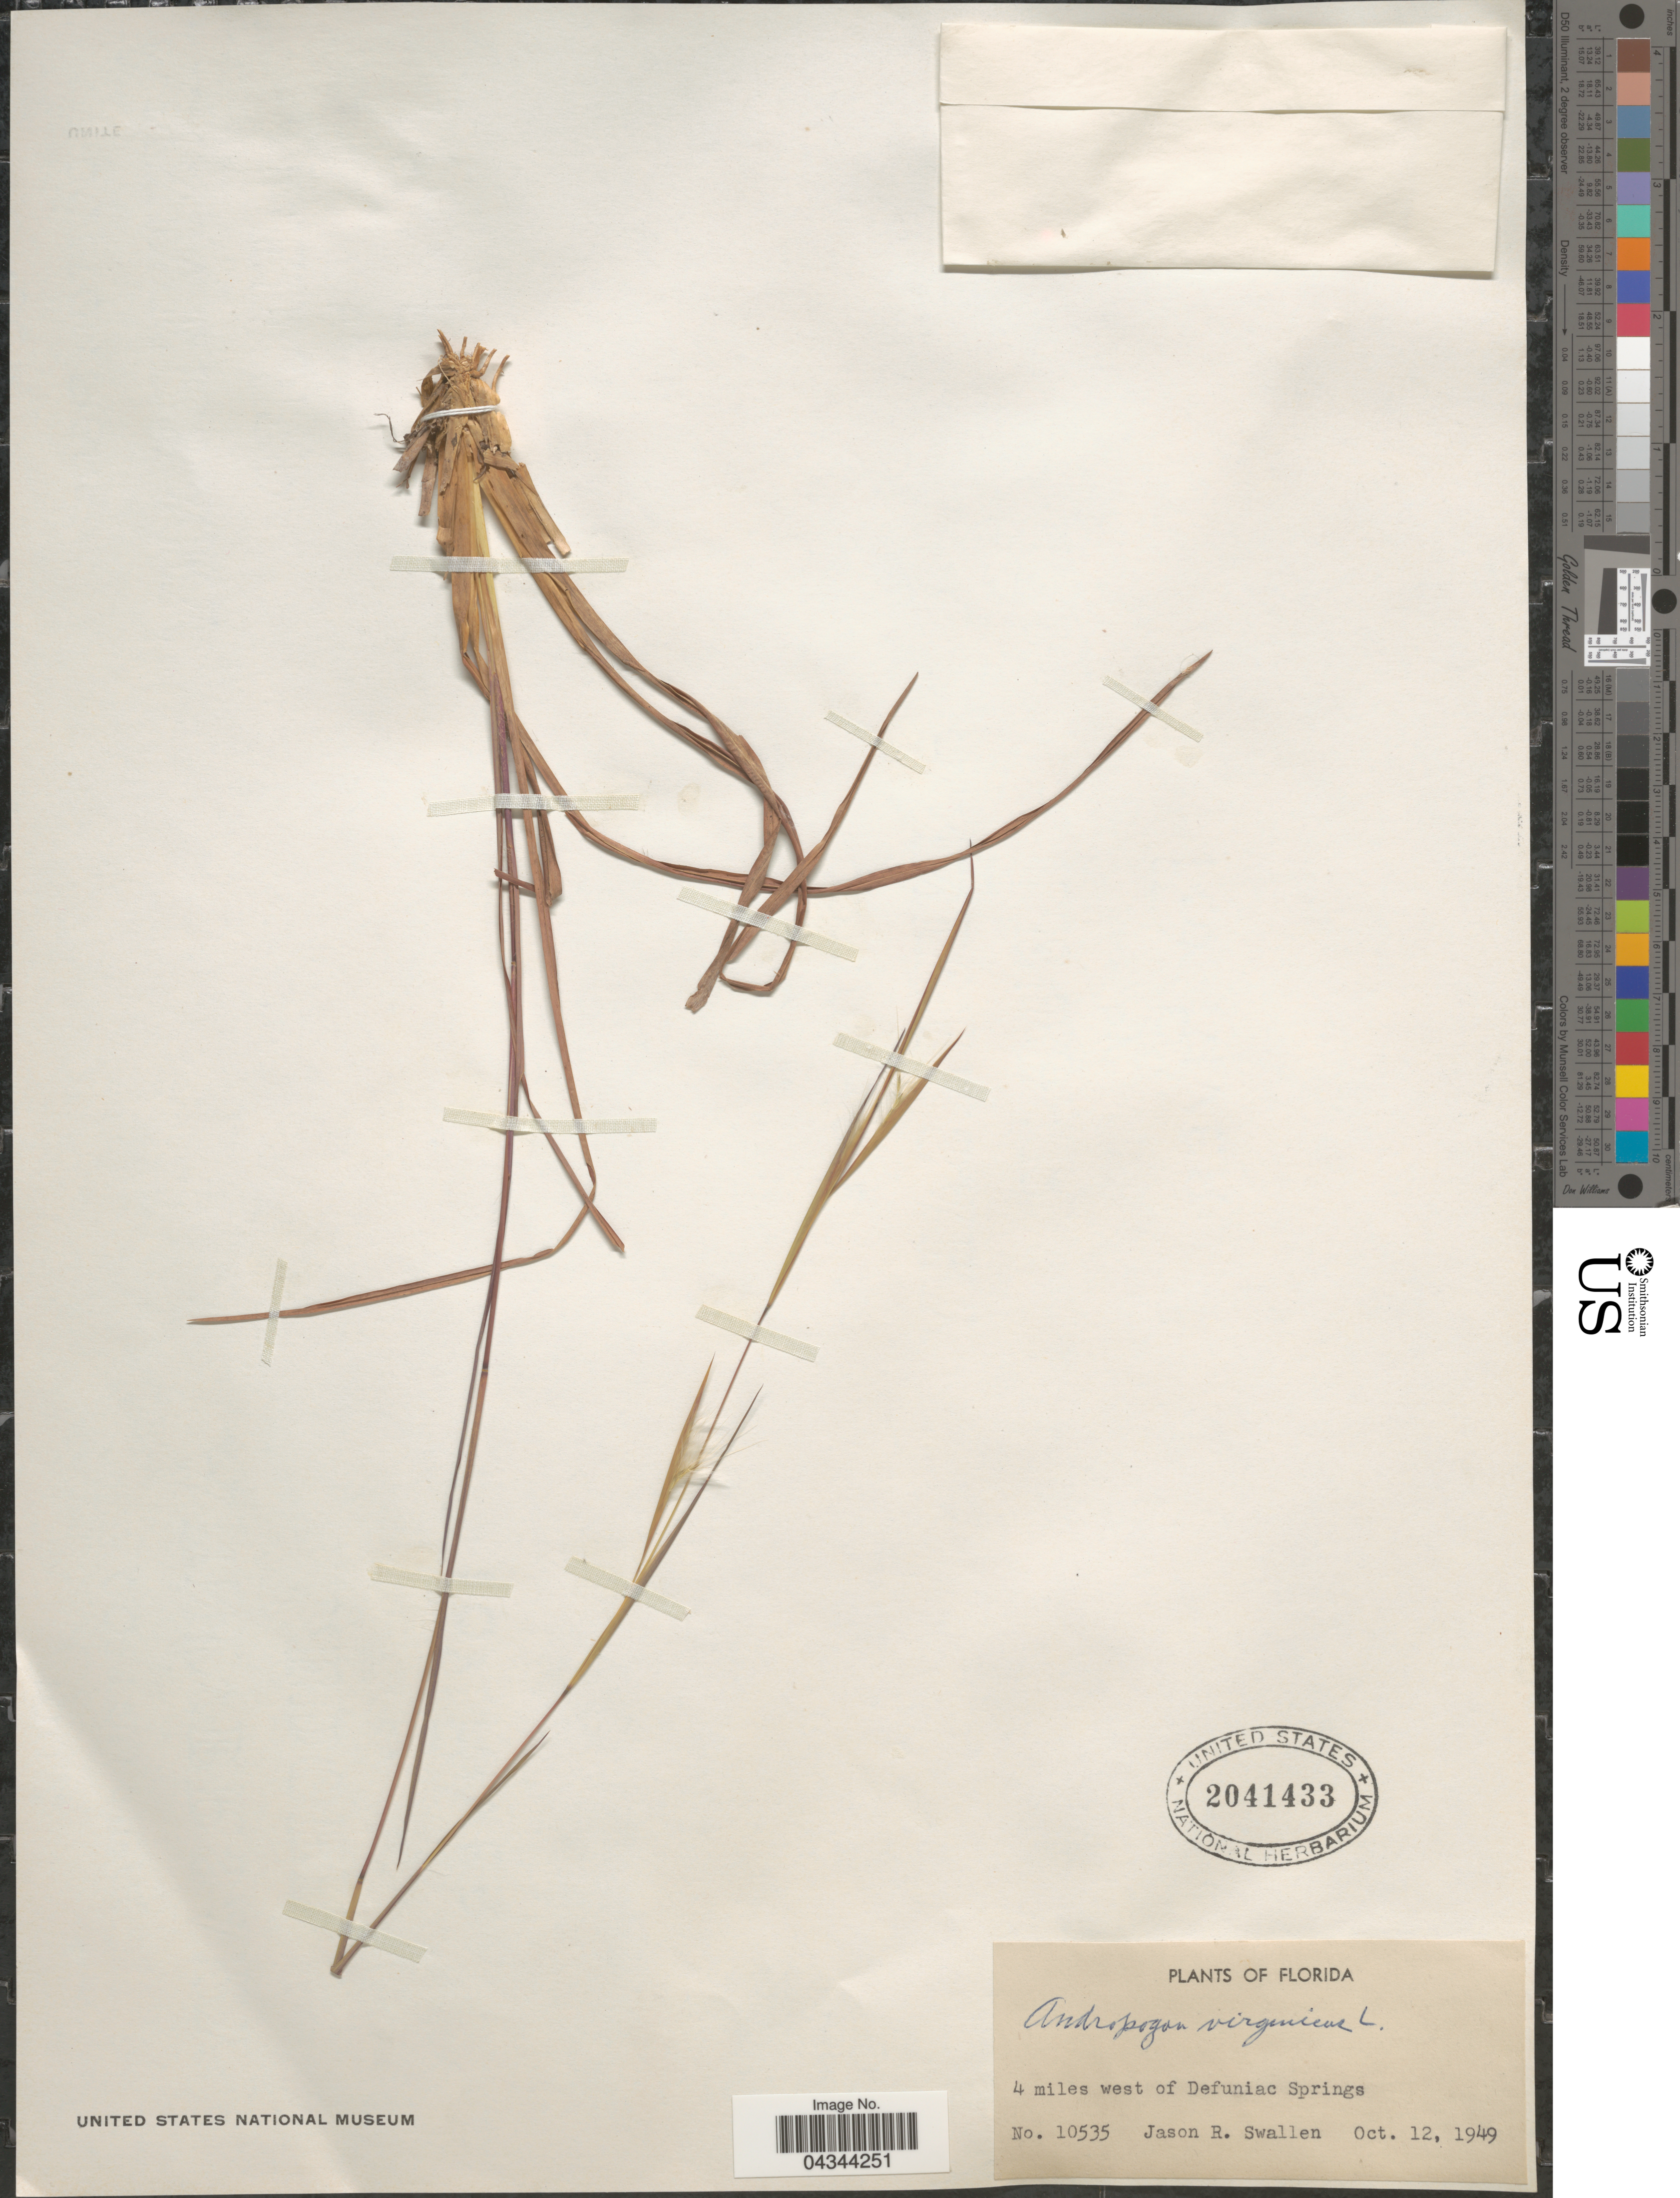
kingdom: Plantae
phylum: Tracheophyta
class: Liliopsida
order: Poales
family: Poaceae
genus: Andropogon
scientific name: Andropogon virginicus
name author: L.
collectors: J. R. Swallen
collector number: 10535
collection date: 1949-10-12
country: United States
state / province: Florida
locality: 4 miles west of Defuniac Springs.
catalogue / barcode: US 2041433